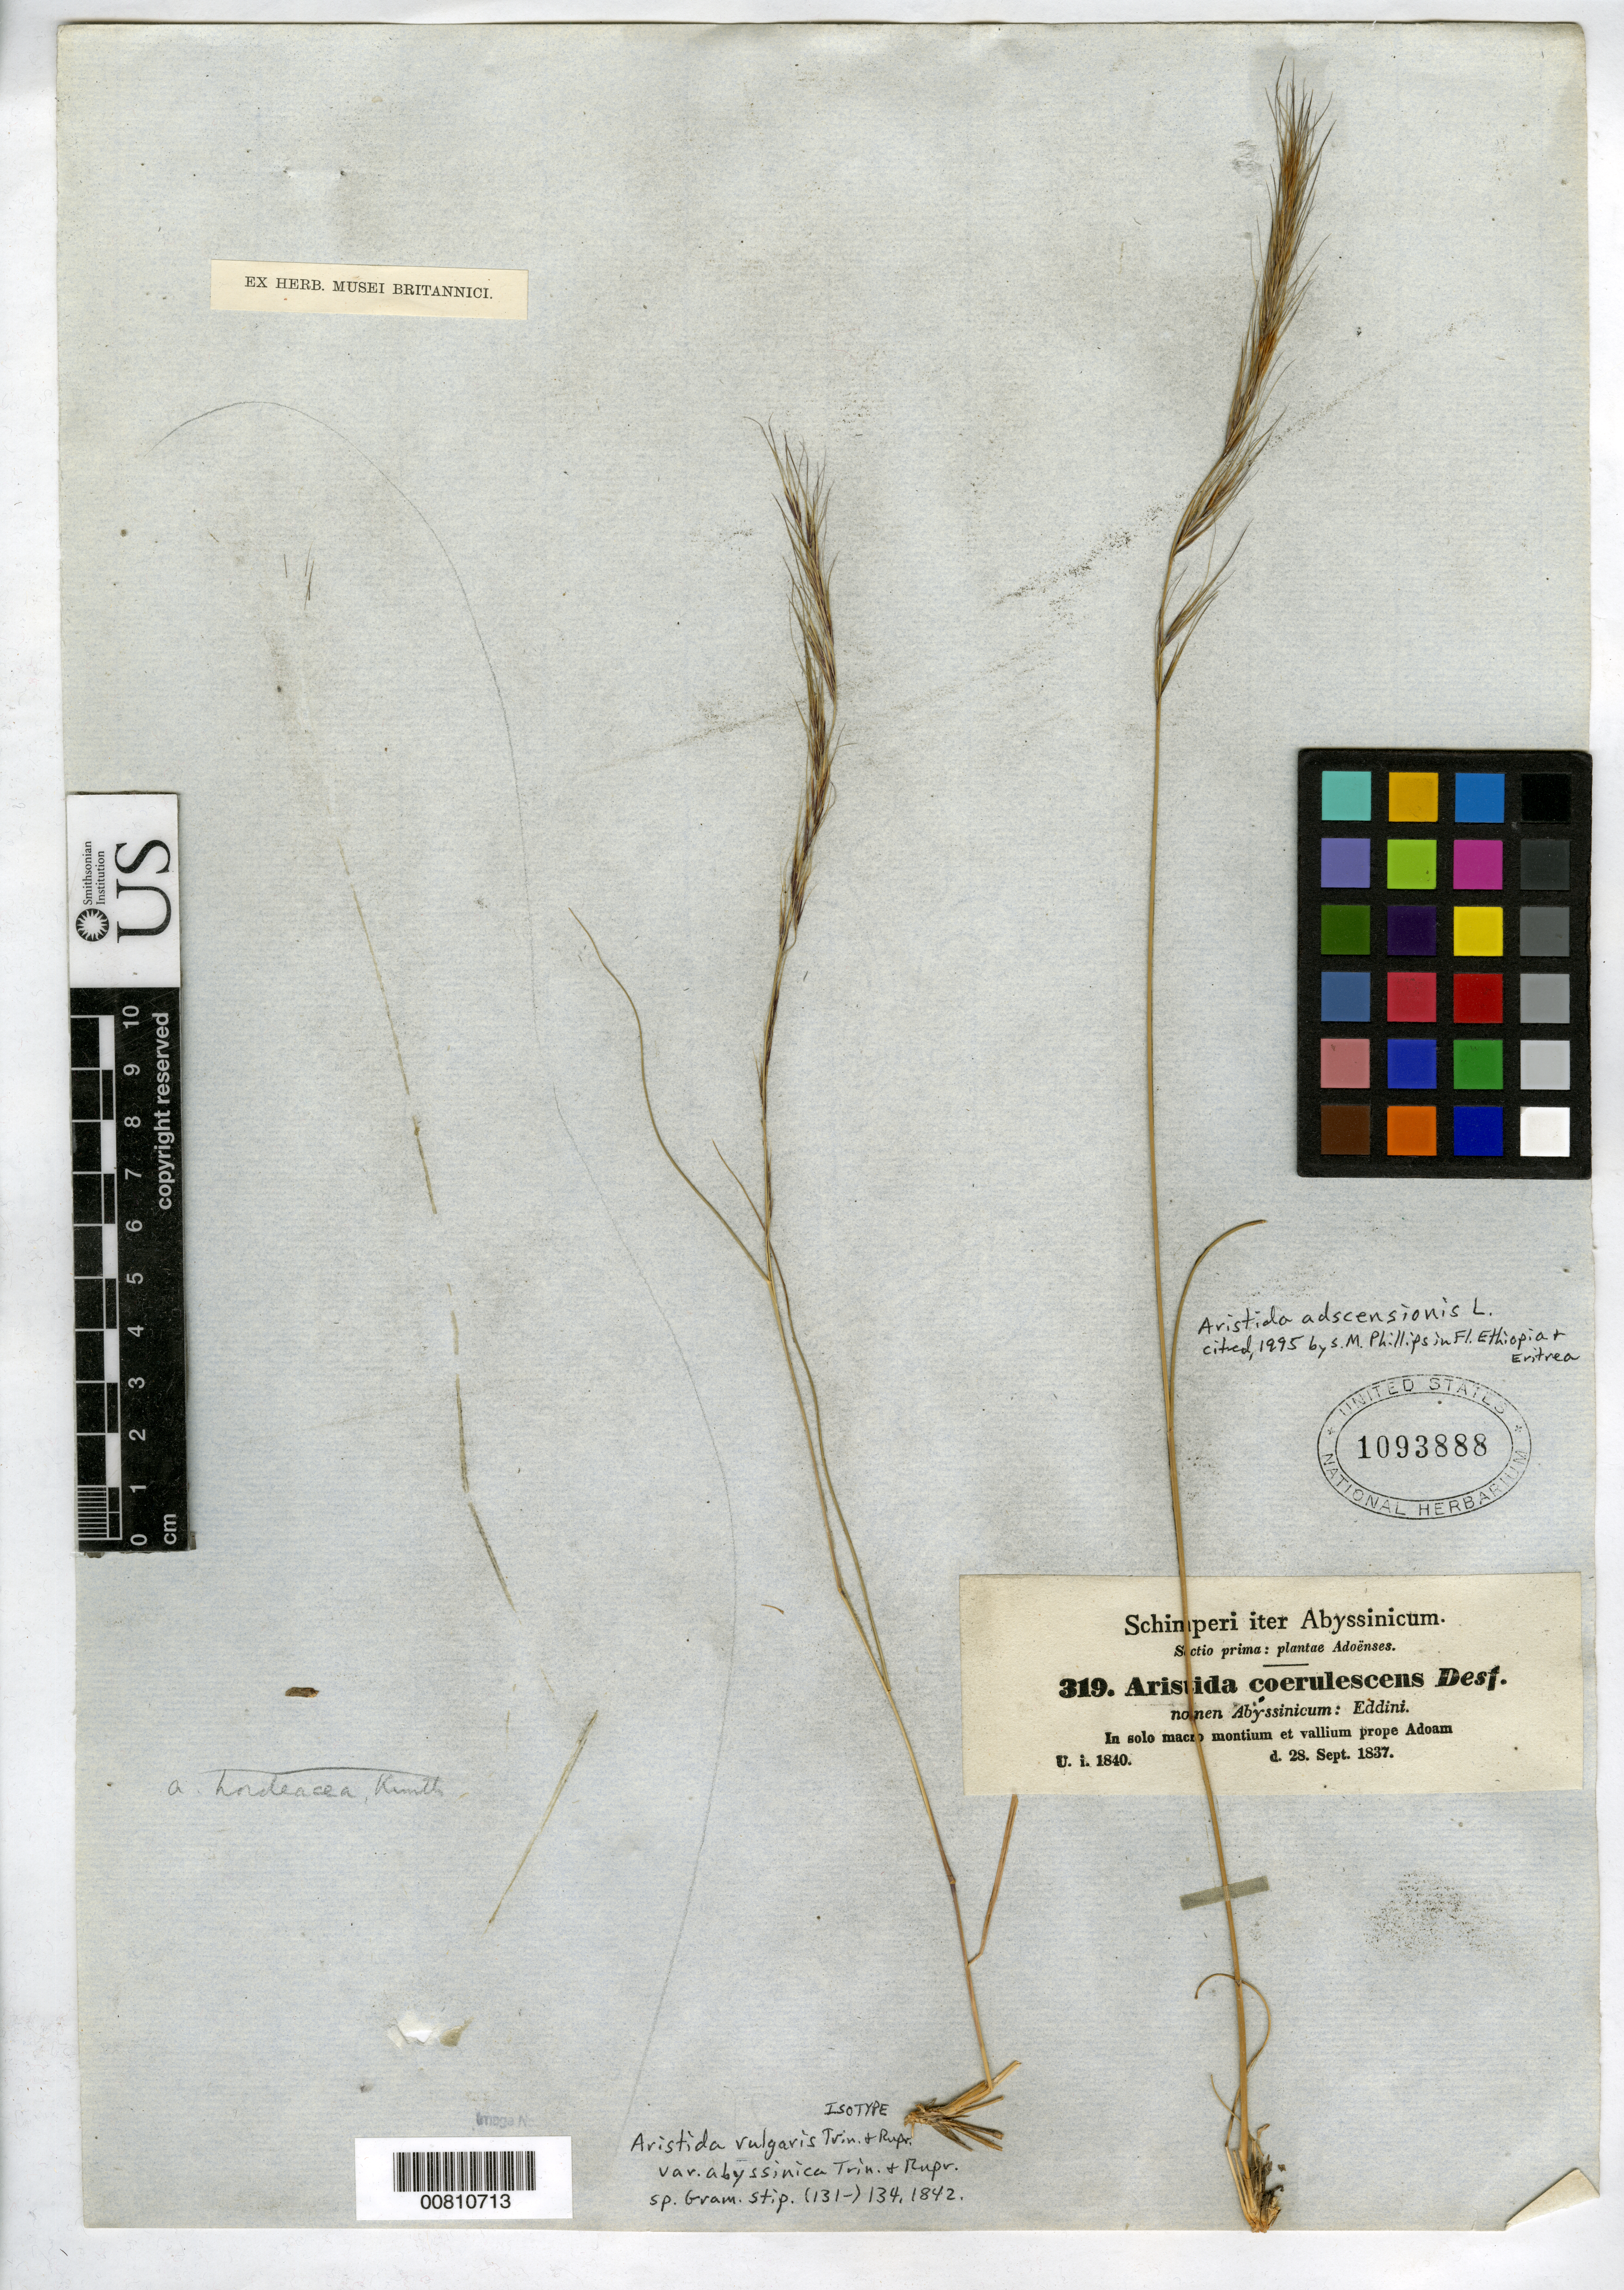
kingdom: Plantae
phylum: Tracheophyta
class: Liliopsida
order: Poales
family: Poaceae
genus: Aristida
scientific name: Aristida vulgaris var. abyssinica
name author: Trin. & Rupr.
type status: Isotype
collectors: G. W. Schimper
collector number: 319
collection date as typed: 28 Sep 1837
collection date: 1837-09-28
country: Ethiopia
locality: In solo macro montium et vallium prope Adoam.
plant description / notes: Acc. to Tropicos (citing type as Schimper 349!), lectotypified by Henrard, Meded. Rijks-Herb. 54: 2 (1926) "but without indicating a specific sheet of this mixed collection."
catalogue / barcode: US 1093888